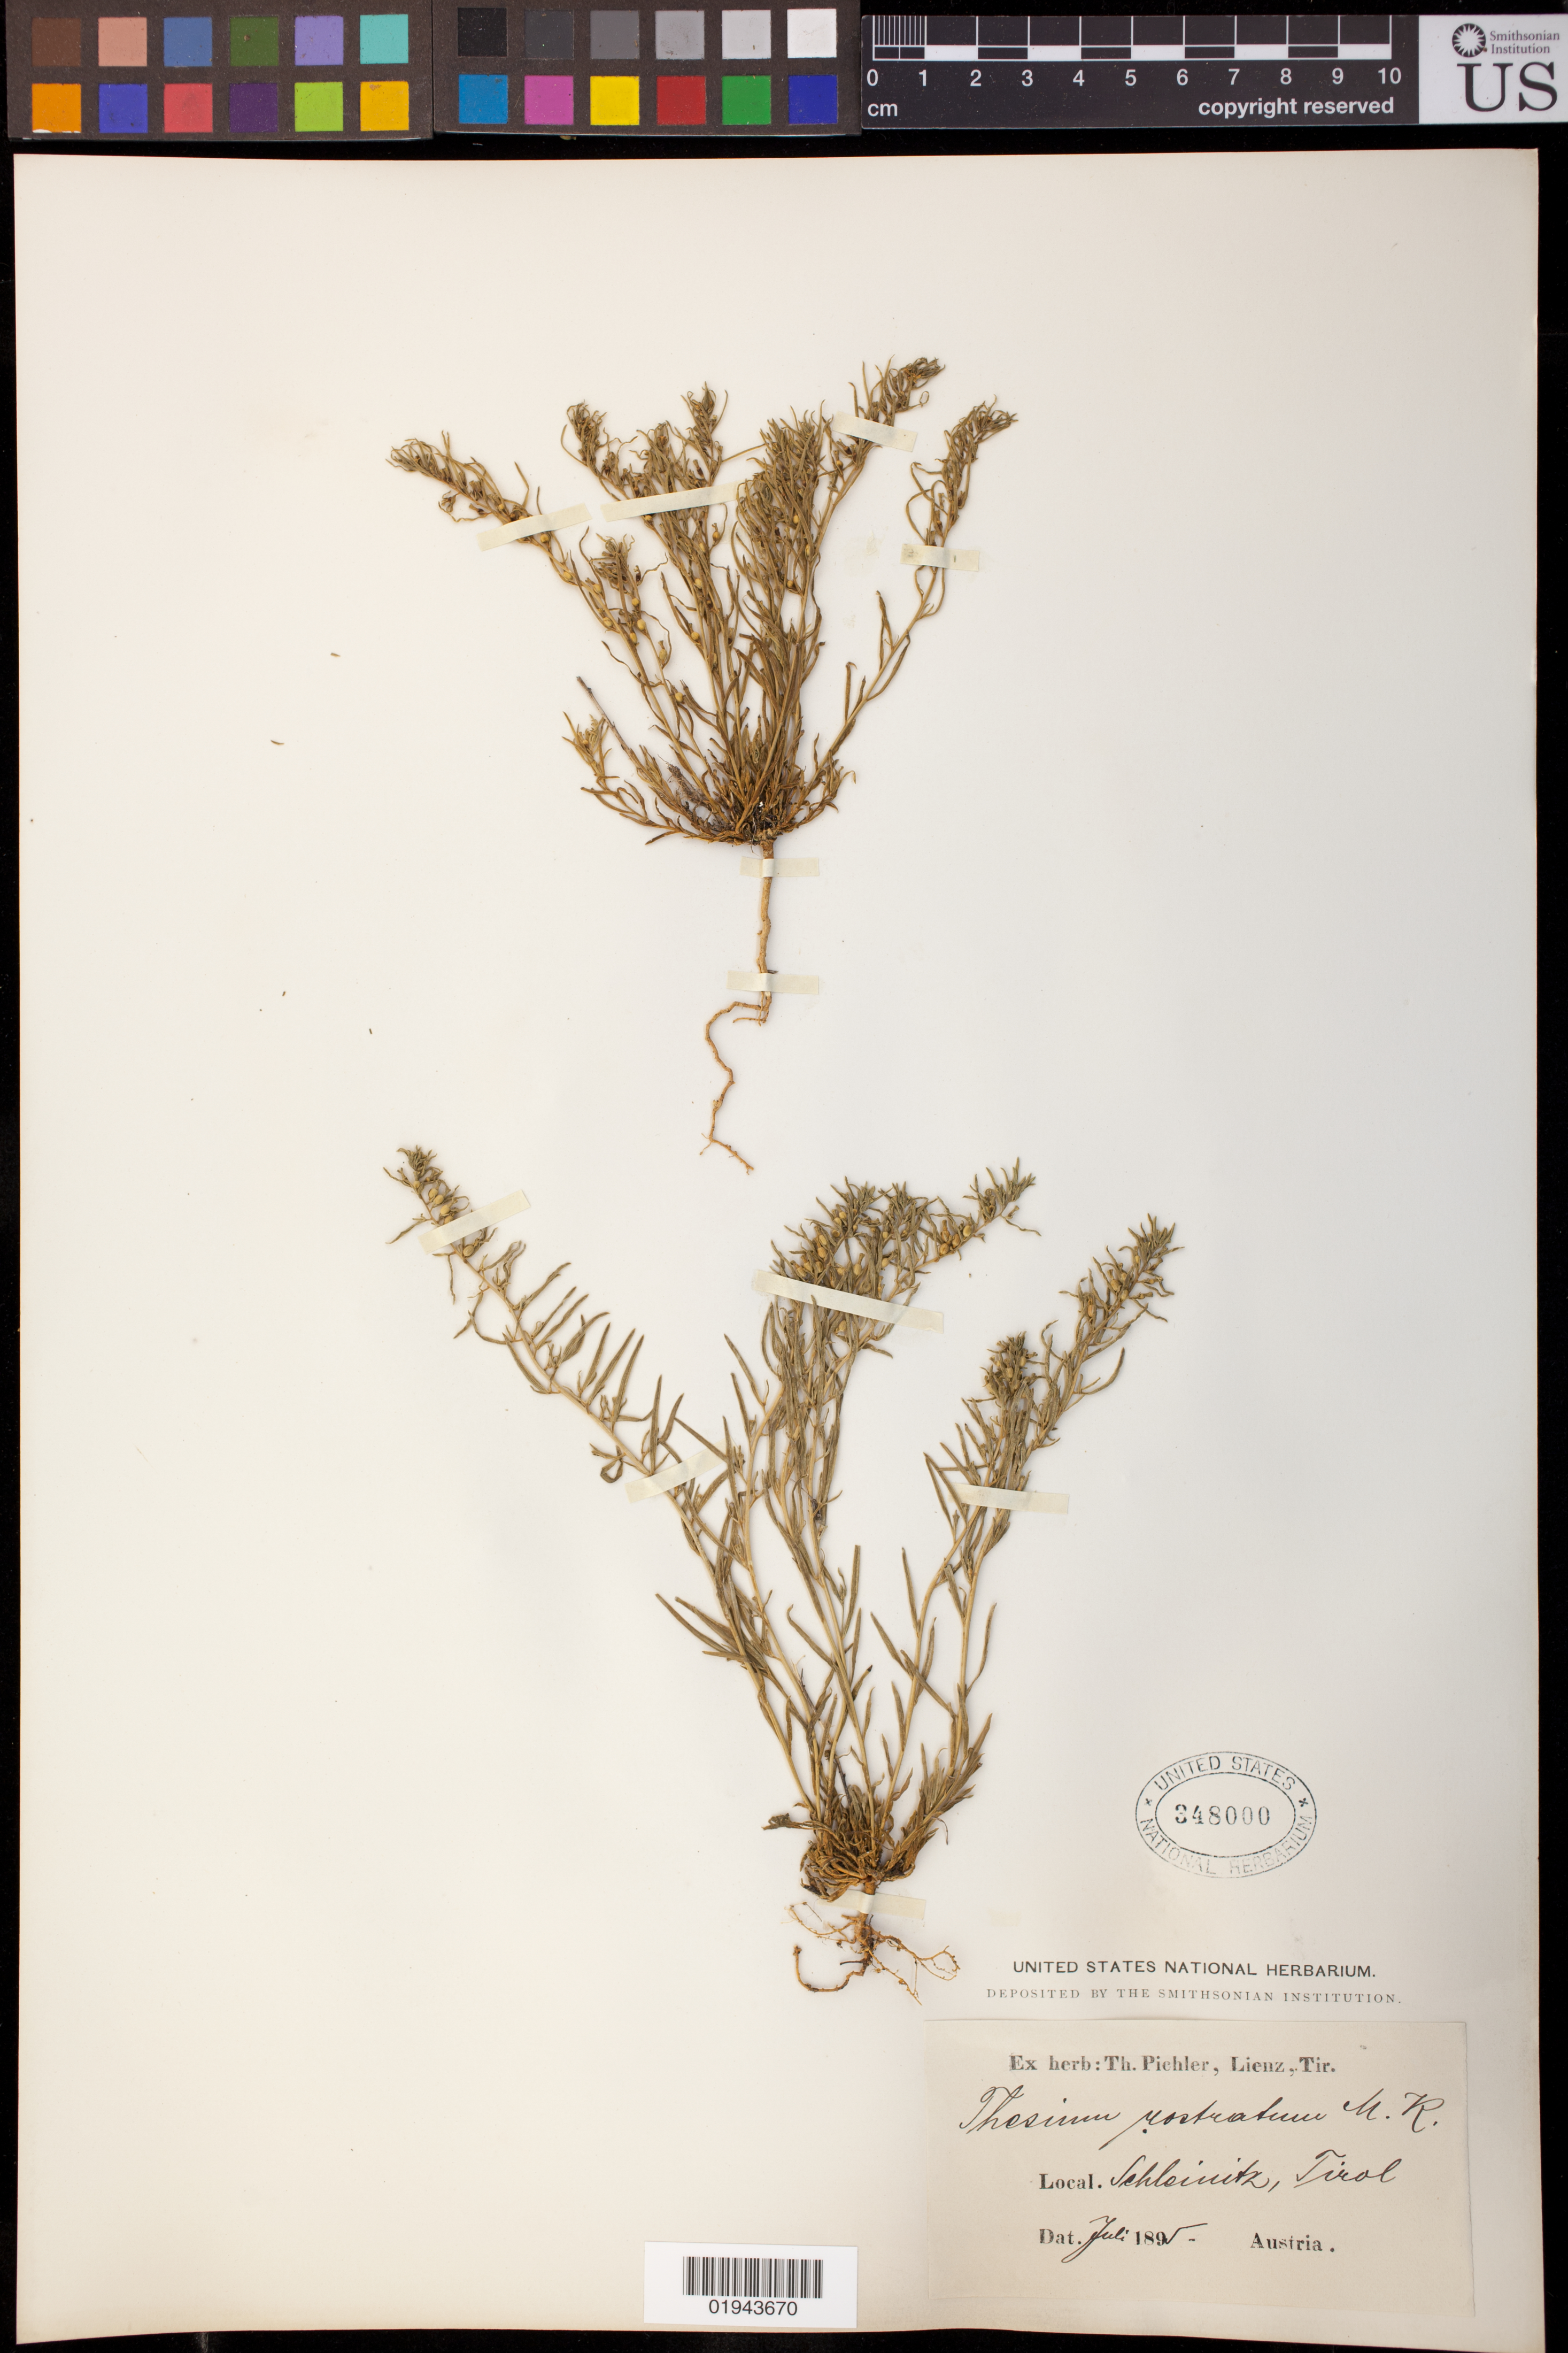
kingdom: Plantae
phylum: Tracheophyta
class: Magnoliopsida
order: Santalales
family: Thesiaceae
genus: Thesium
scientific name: Thesium rostratum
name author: Mert. & W.D.J. Koch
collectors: T. Pichler & Lienz, T.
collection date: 1895-07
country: Austria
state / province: Tirol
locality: Schleinitz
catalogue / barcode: US 348000